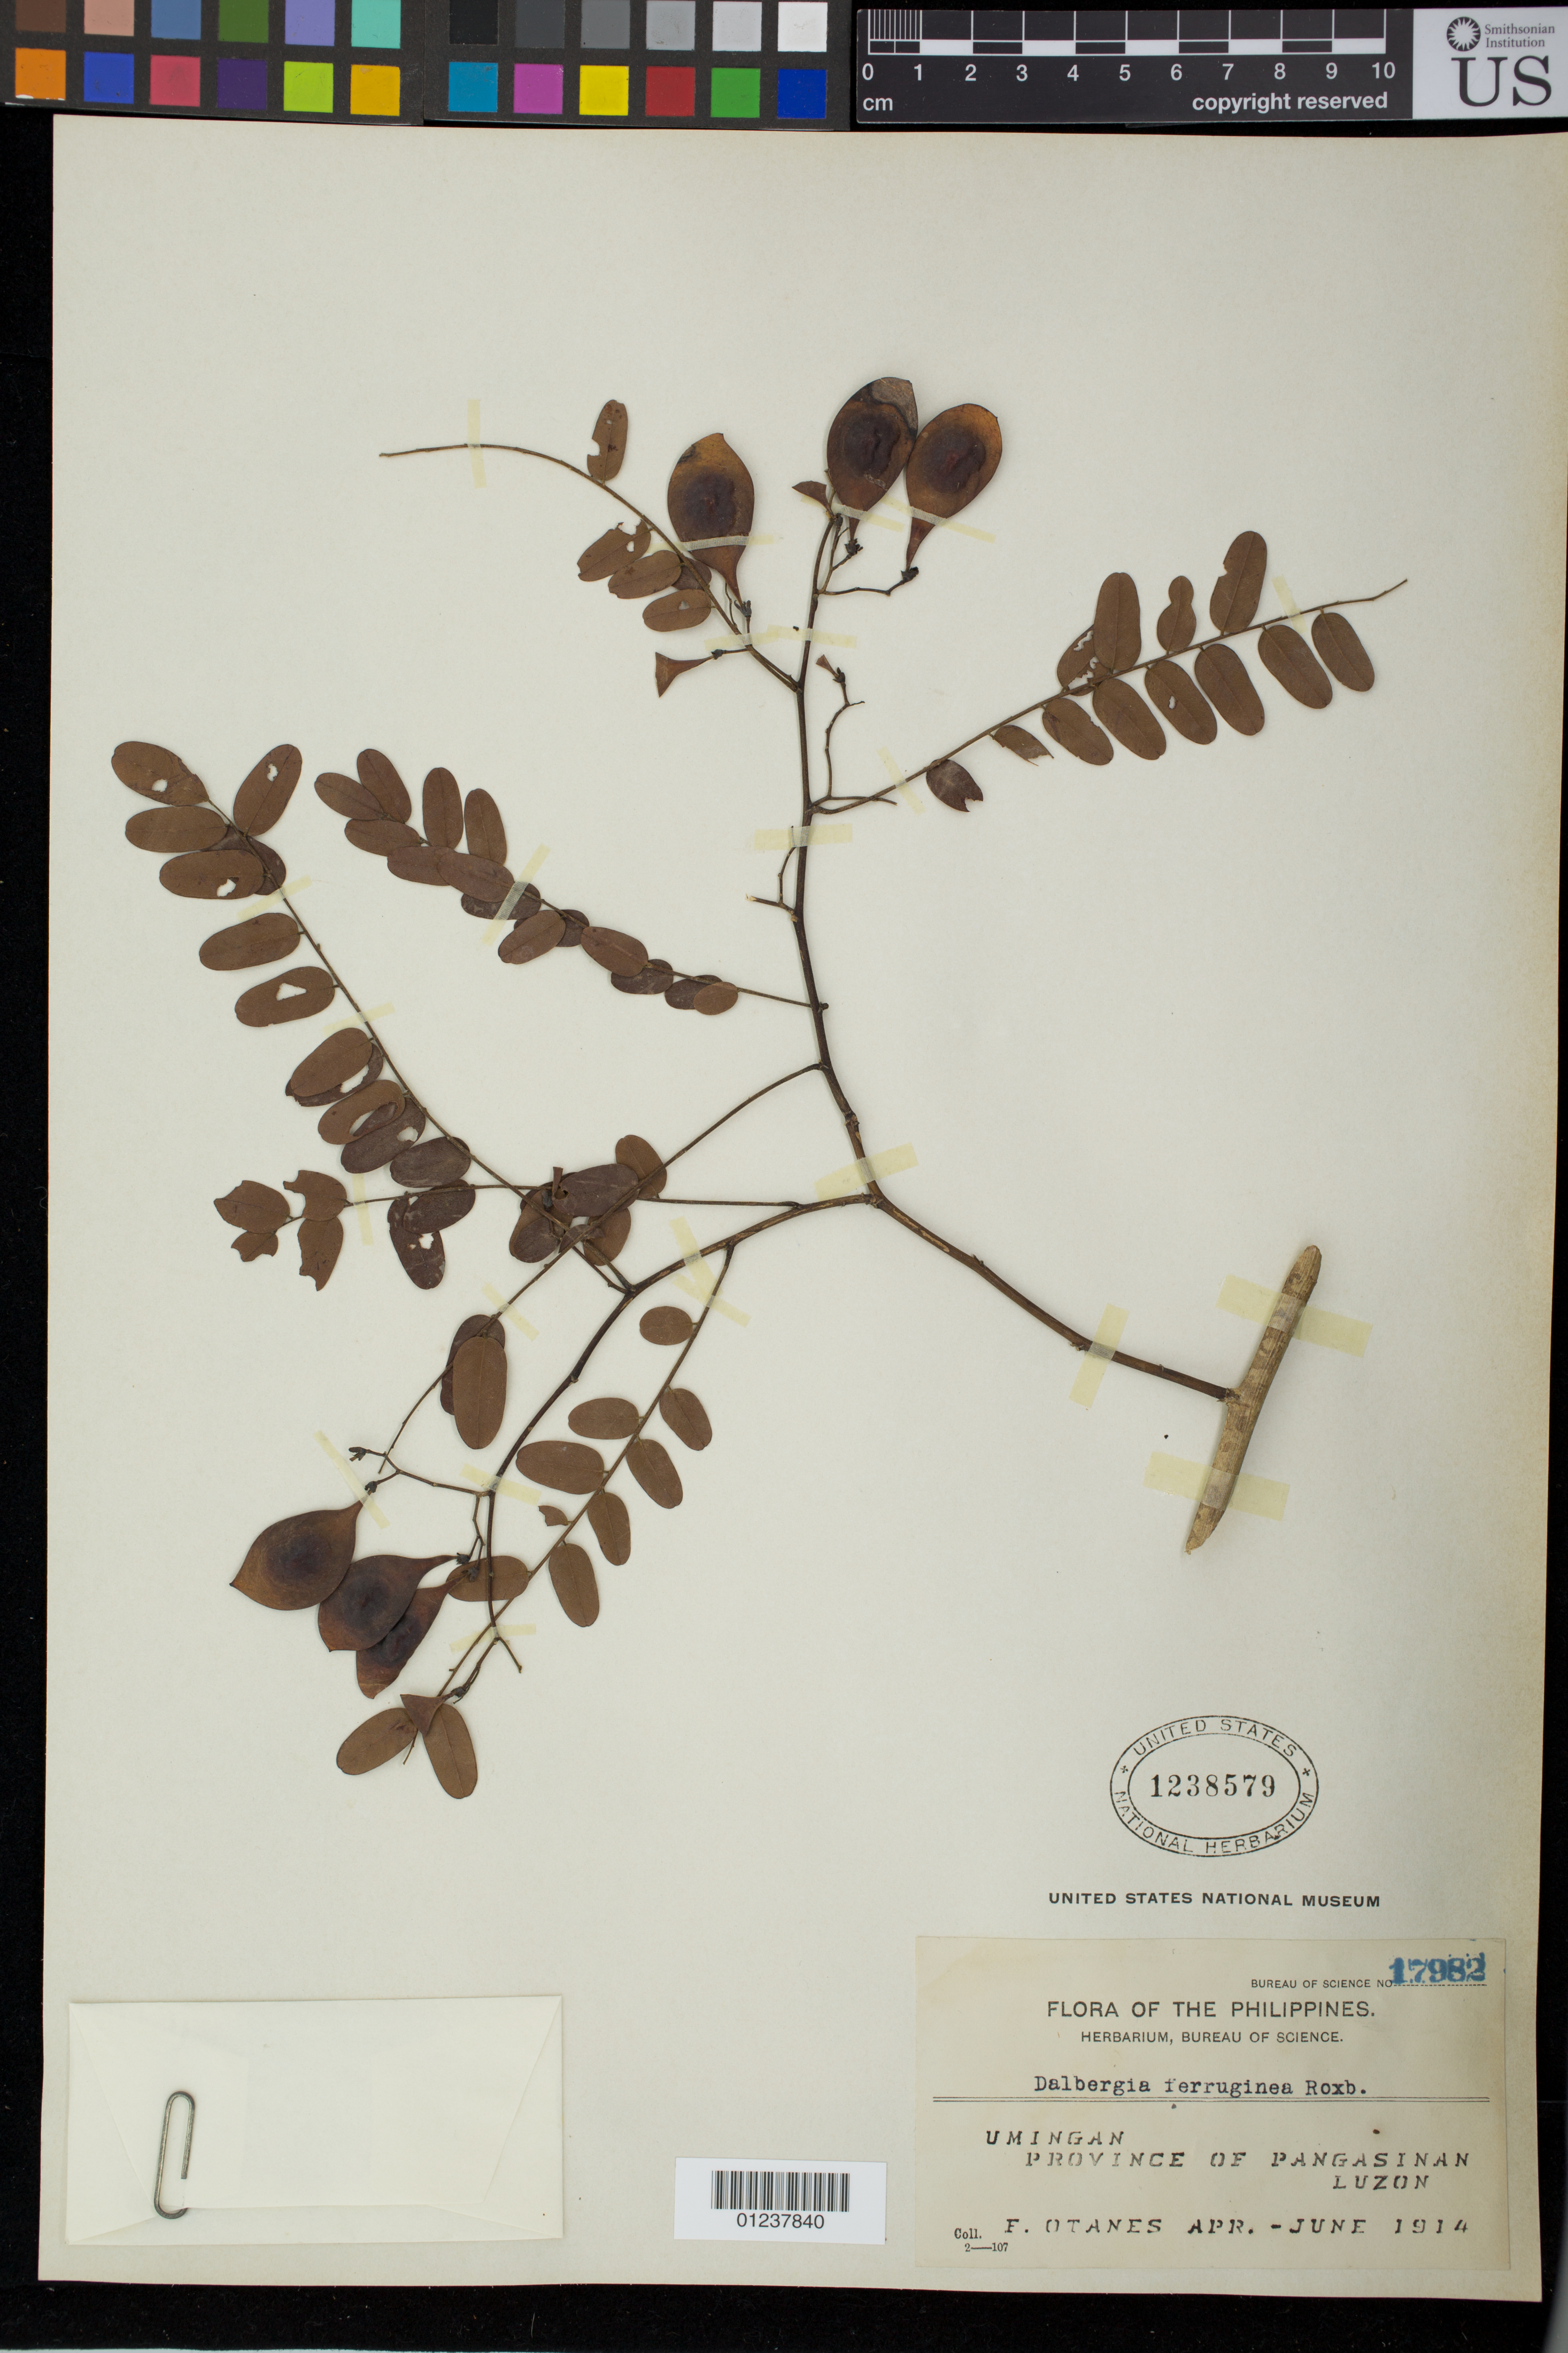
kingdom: Plantae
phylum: Tracheophyta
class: Magnoliopsida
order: Fabales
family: Fabaceae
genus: Dalbergia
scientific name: Dalbergia ferruginea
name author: Roxb.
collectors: F. Otanes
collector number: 17982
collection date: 1914-04/1914-06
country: Philippines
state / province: Ilocos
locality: Umingan, Province of Pangasinan, Island of Luzon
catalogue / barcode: US 1238579